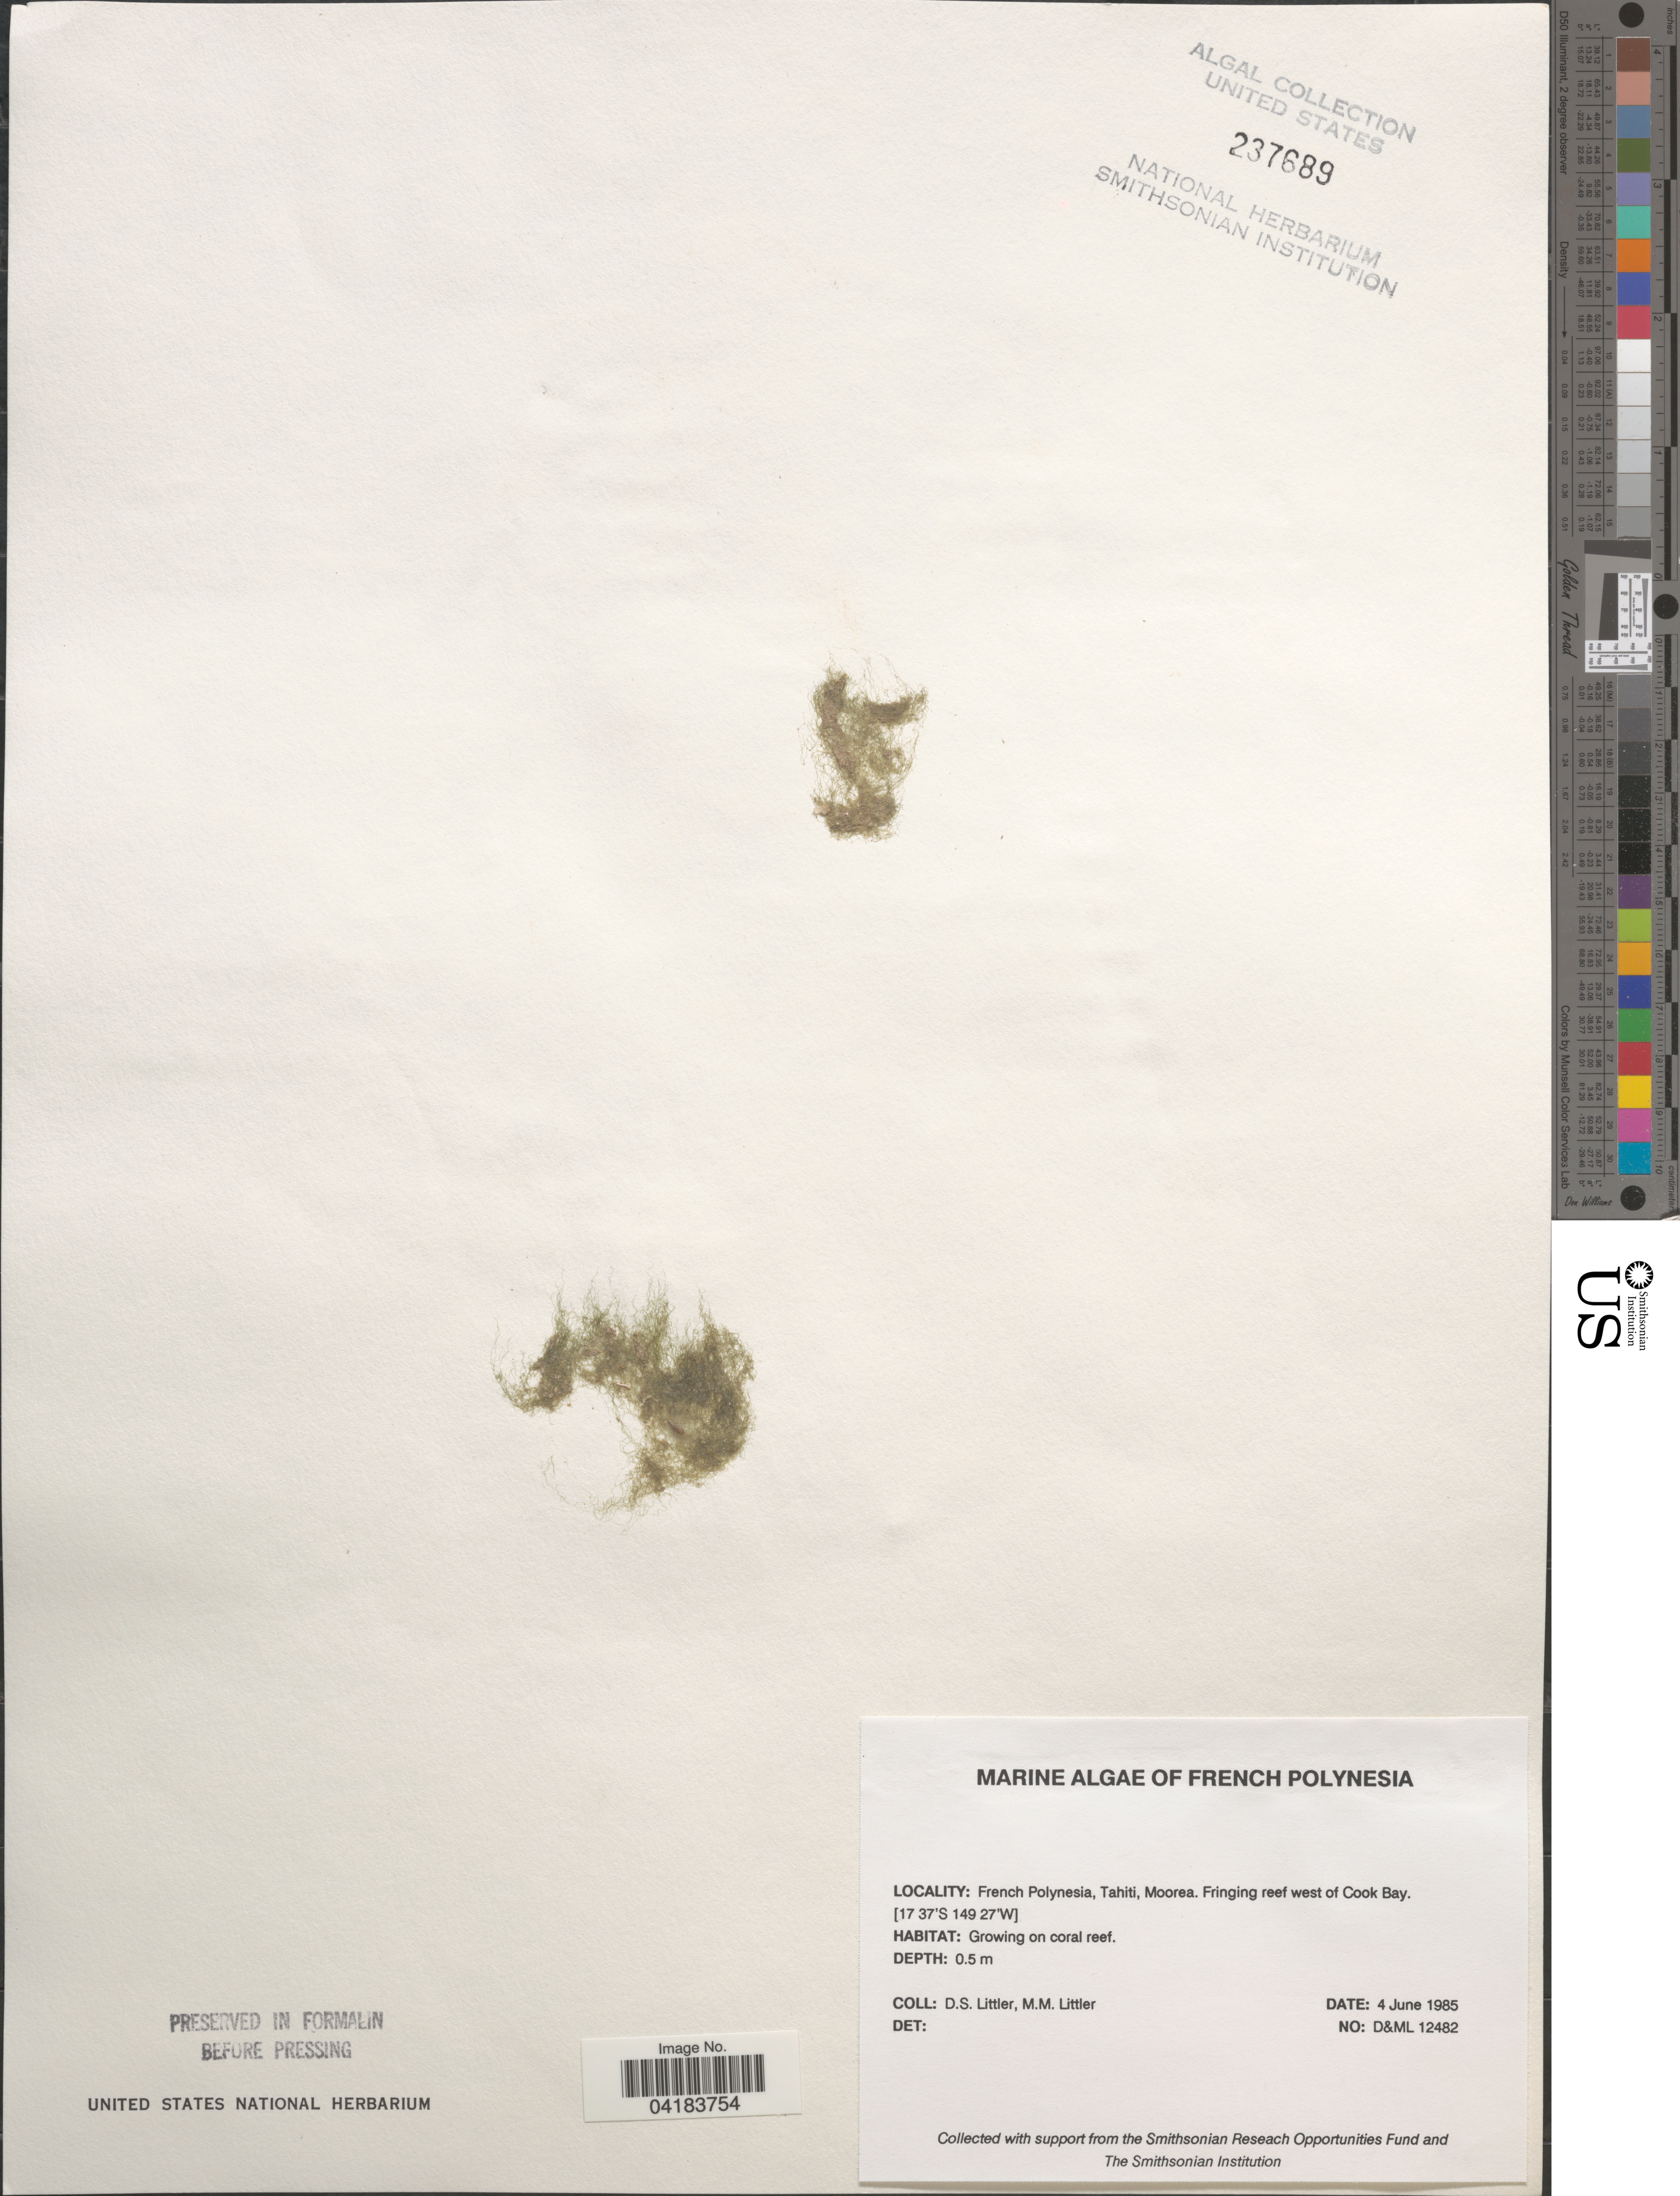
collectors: D. S. Littler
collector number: D&ML12482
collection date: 1985-06-04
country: French Polynesia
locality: Tahiti, Moorea. Fringing reef west of Cook Bay.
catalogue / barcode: US 237689